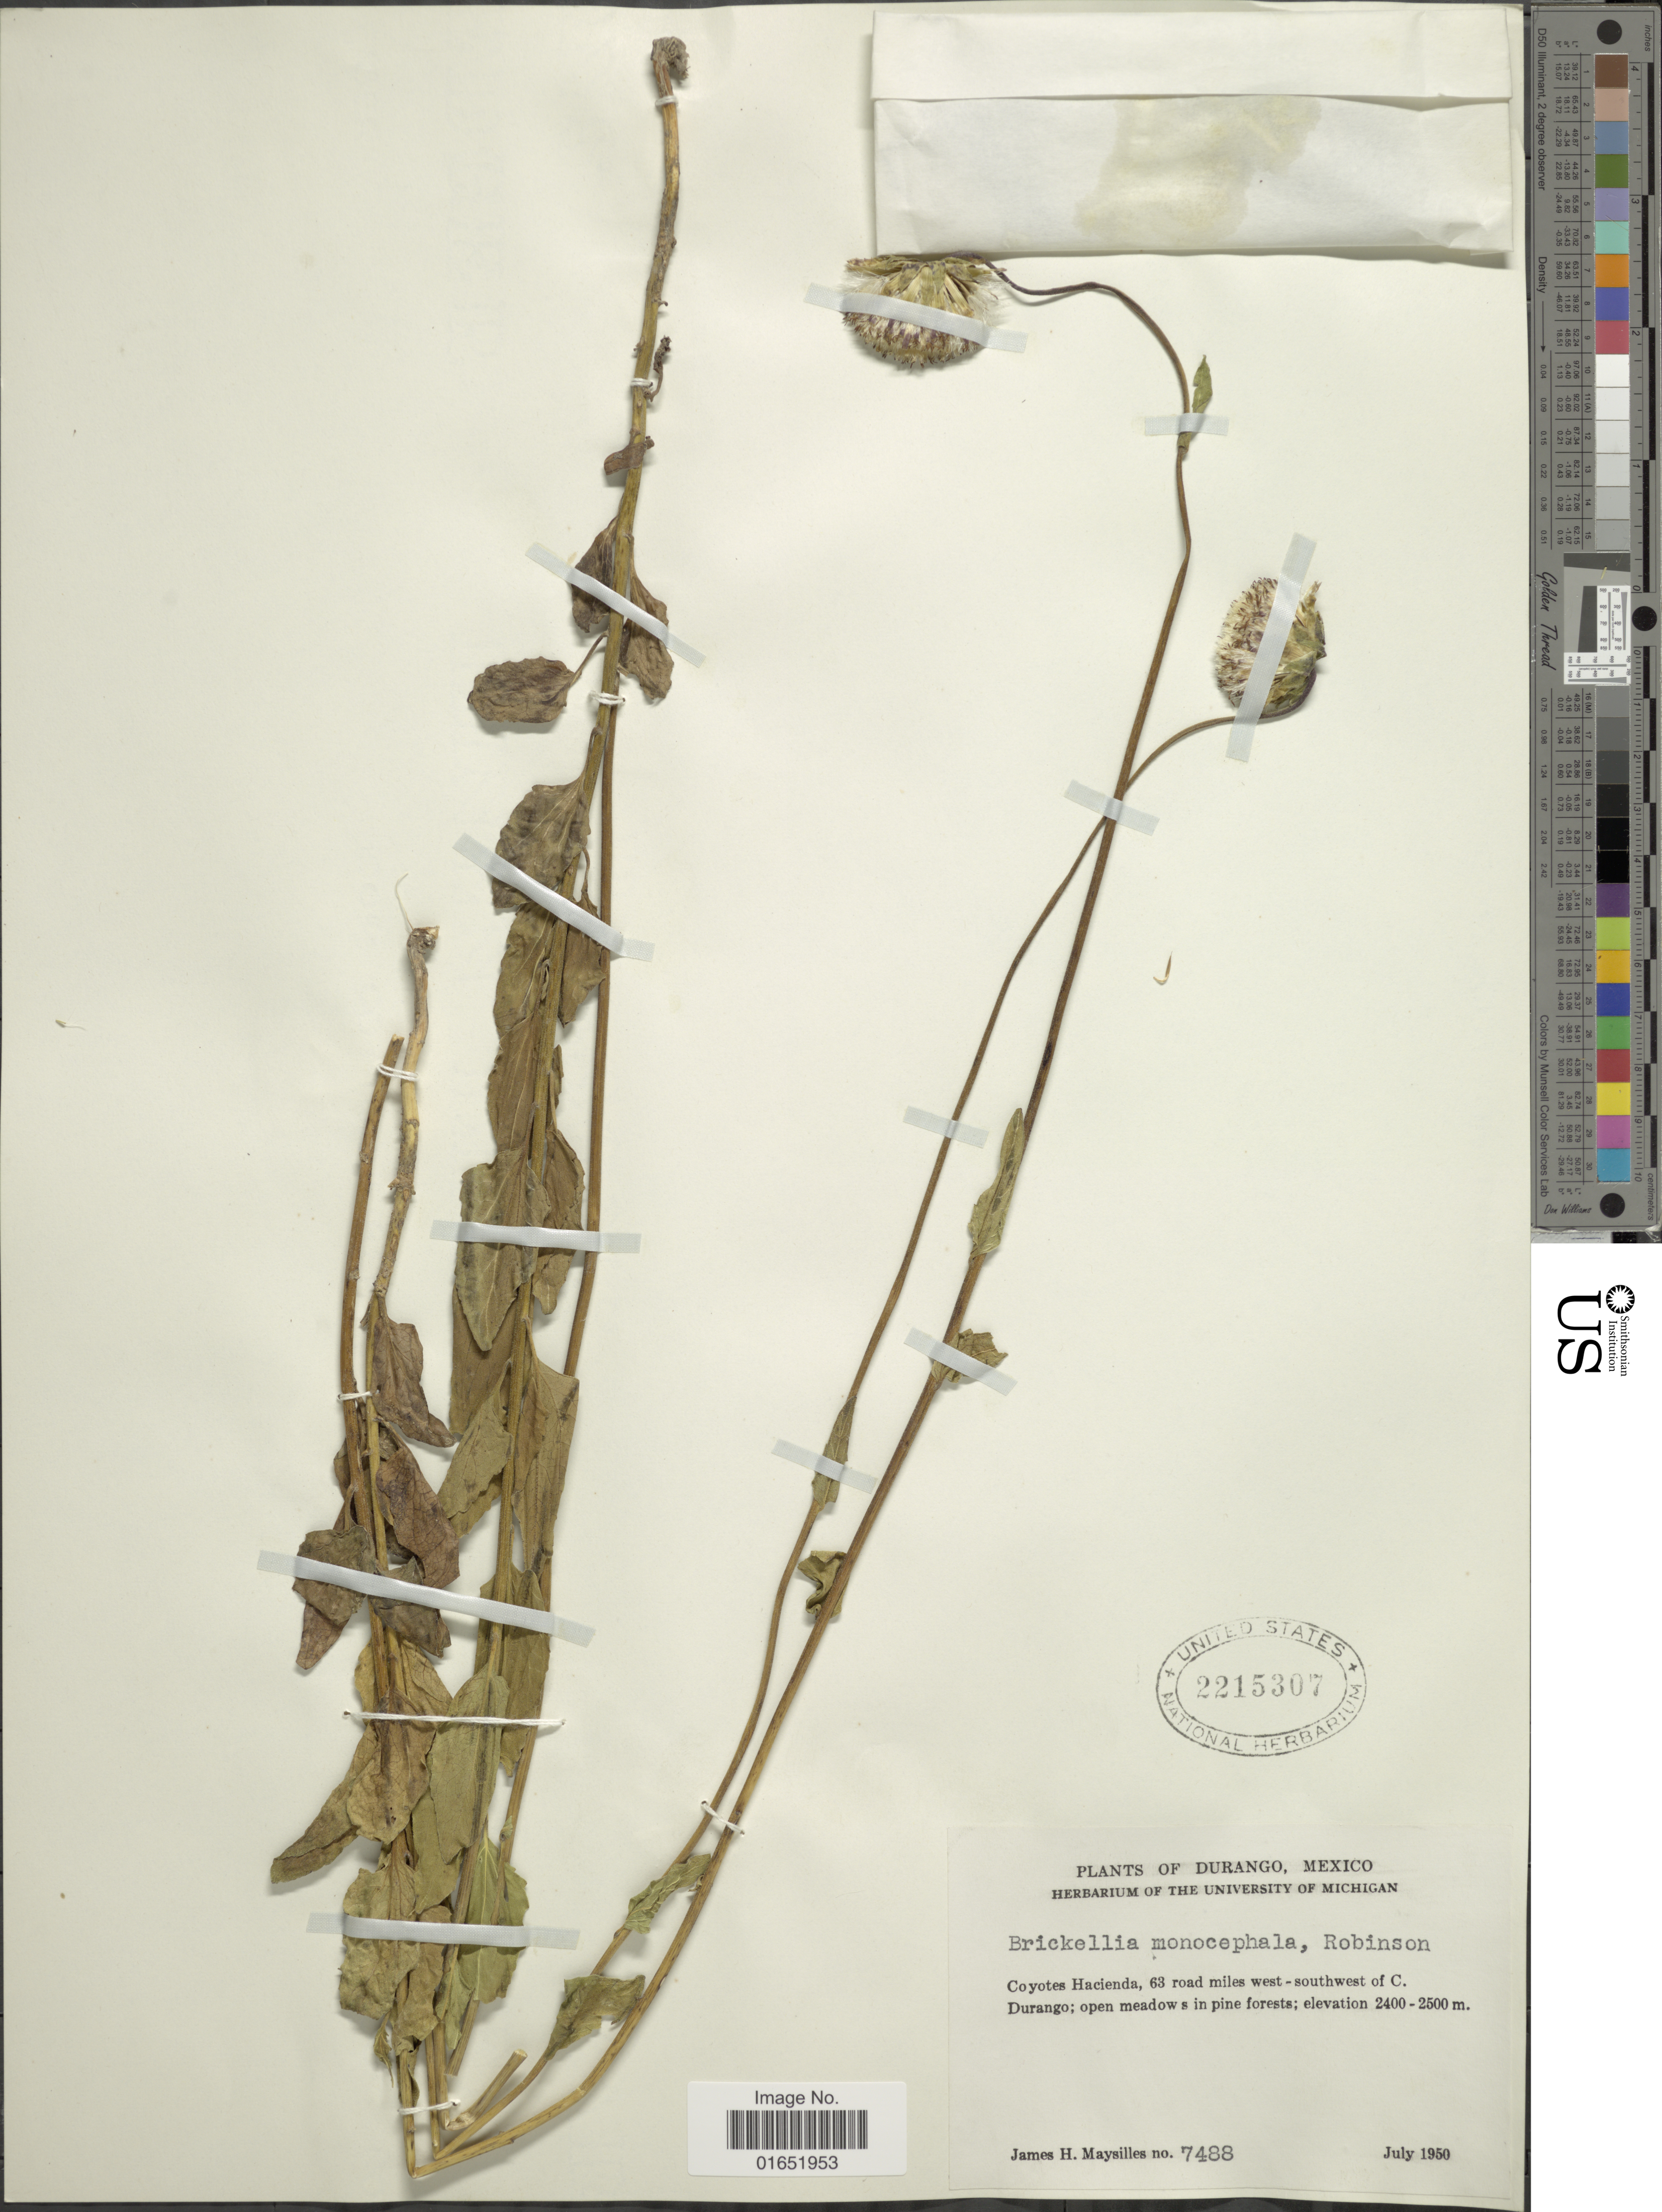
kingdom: Plantae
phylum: Tracheophyta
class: Magnoliopsida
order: Asterales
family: Asteraceae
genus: Brickellia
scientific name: Brickellia monocephala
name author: B.L. Rob.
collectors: J. Maysilles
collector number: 7488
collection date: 1950-07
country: Mexico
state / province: Durango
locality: Coyotes Hacienda. 63 road miles west - southwest of C Durango; open meadows in pine forest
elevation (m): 2400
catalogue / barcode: US 2215307